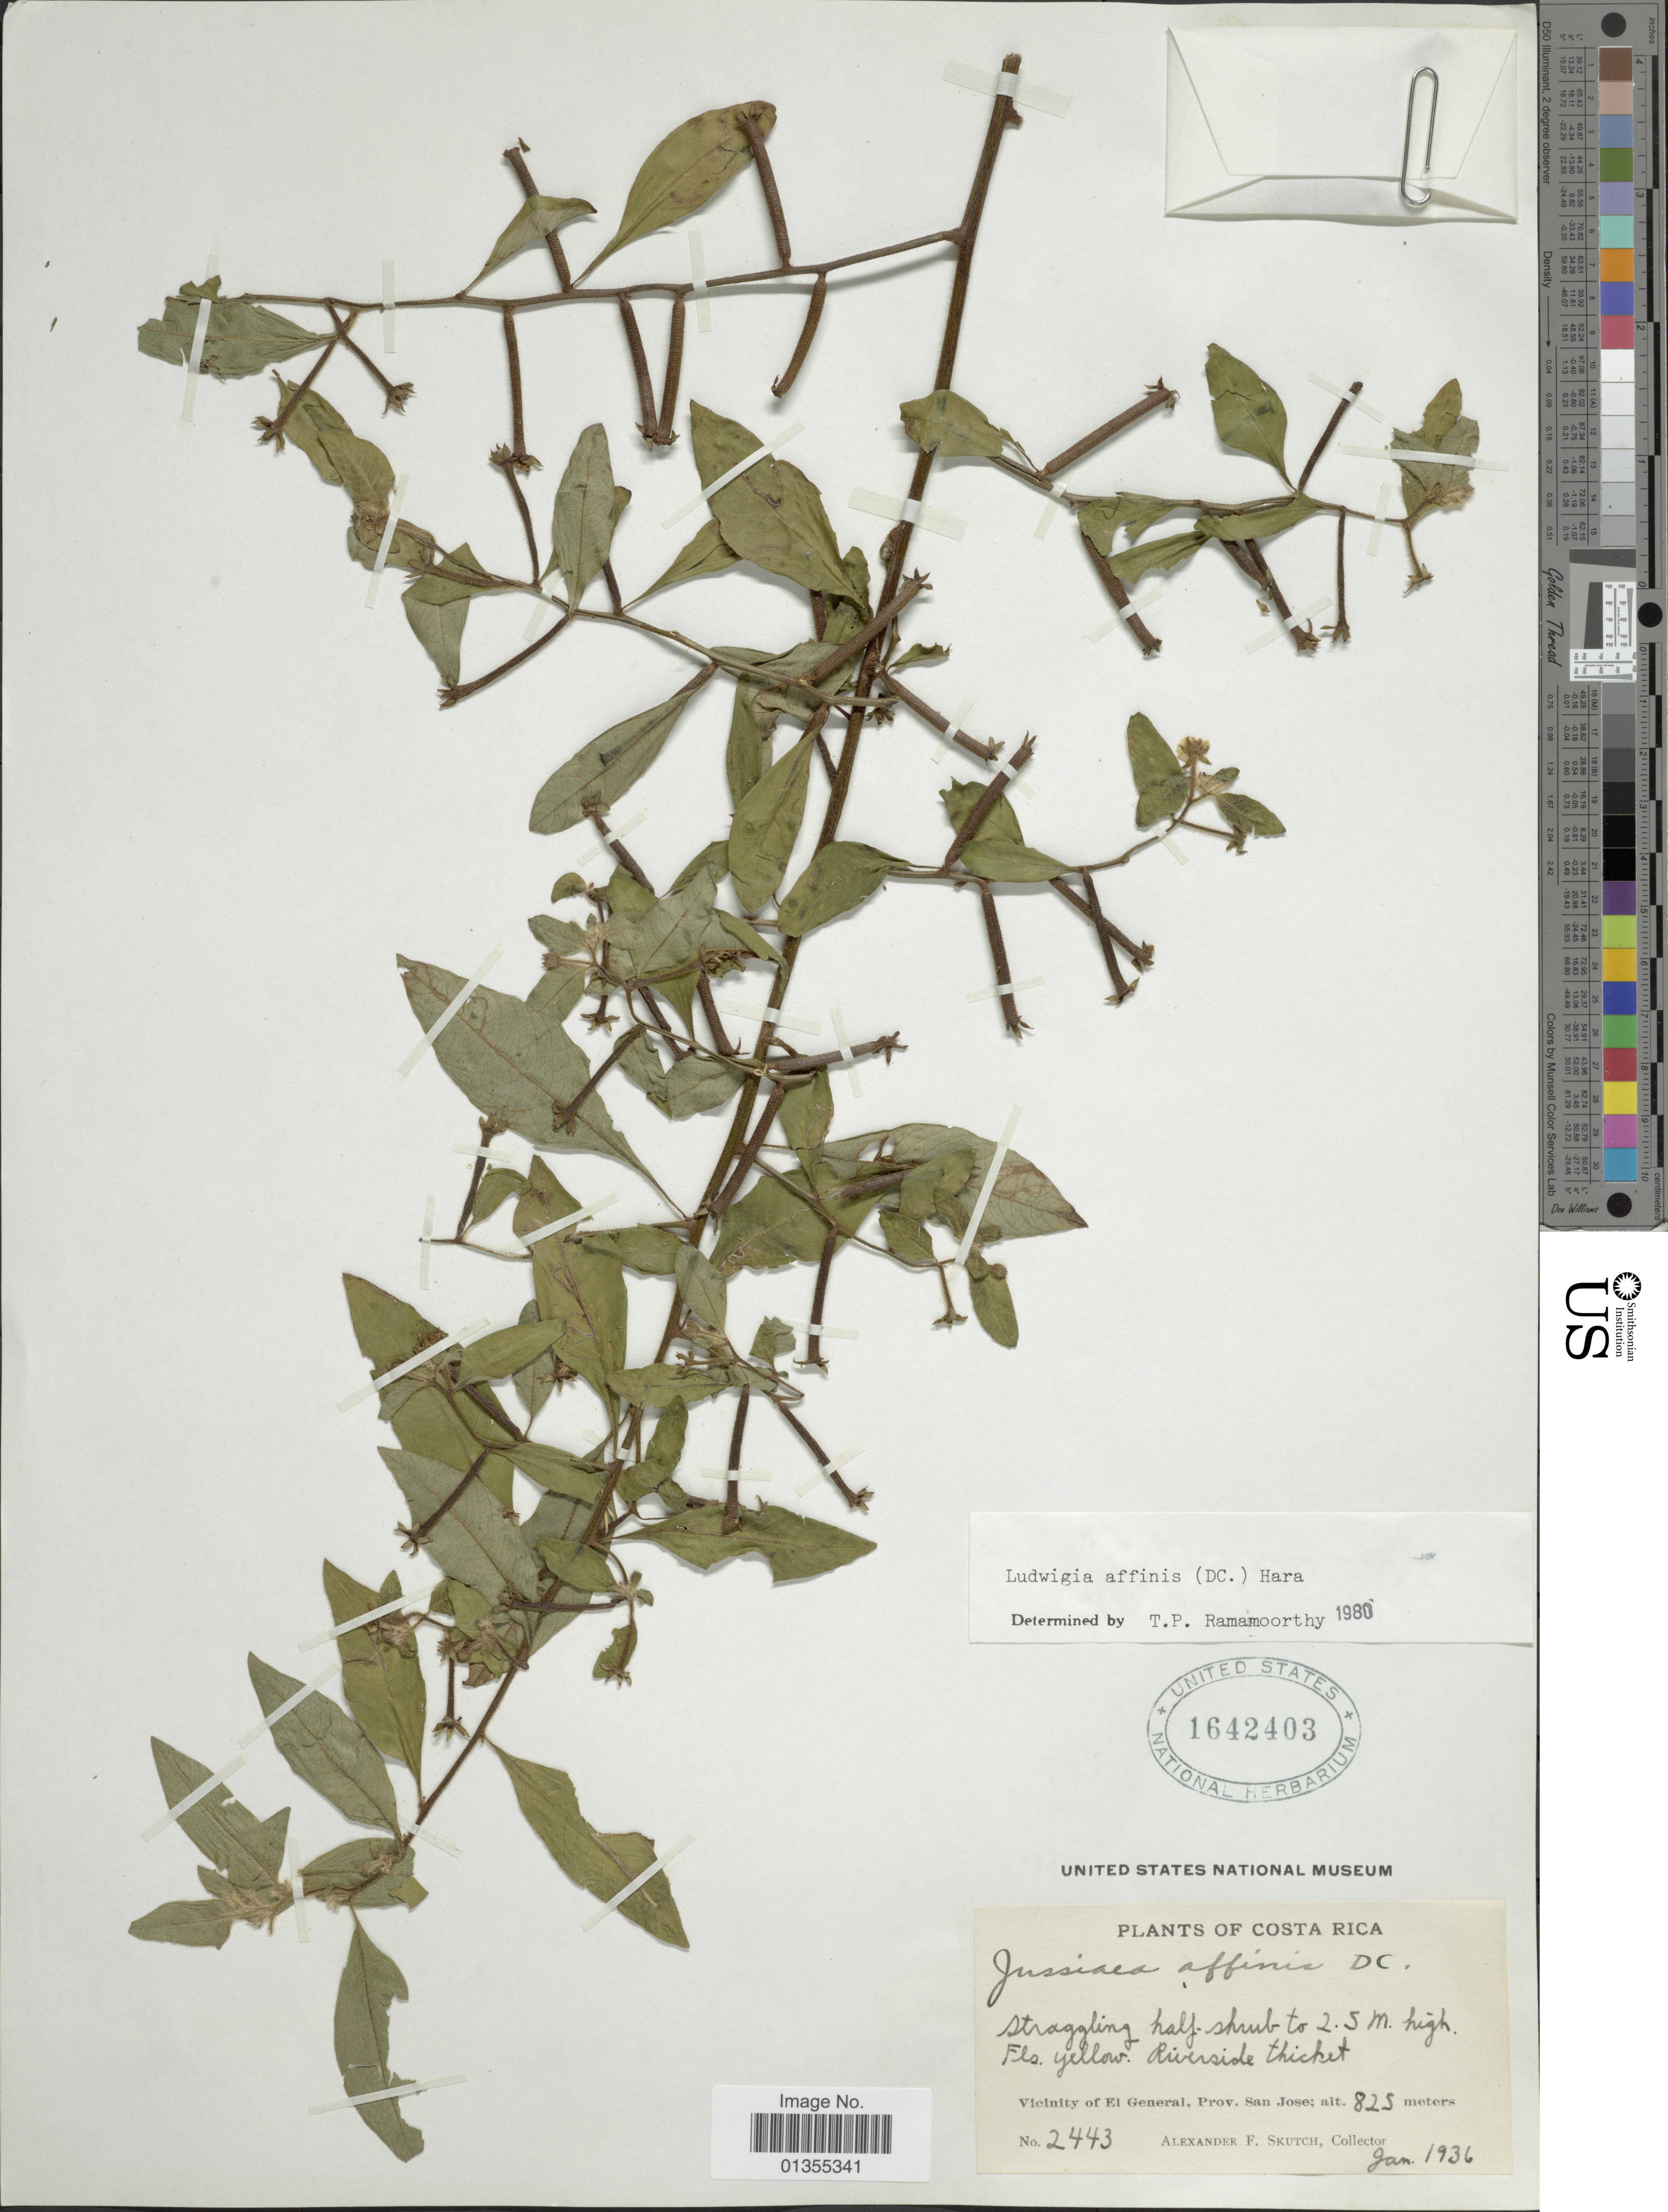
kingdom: Plantae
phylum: Tracheophyta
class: Magnoliopsida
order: Myrtales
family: Onagraceae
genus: Ludwigia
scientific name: Ludwigia affinis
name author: (DC.) H. Hara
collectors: A. F. Skutch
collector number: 2443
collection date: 1936-01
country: Costa Rica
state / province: San José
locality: Vicinity of El General, Prov. San Jose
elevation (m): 825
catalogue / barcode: US 1642403